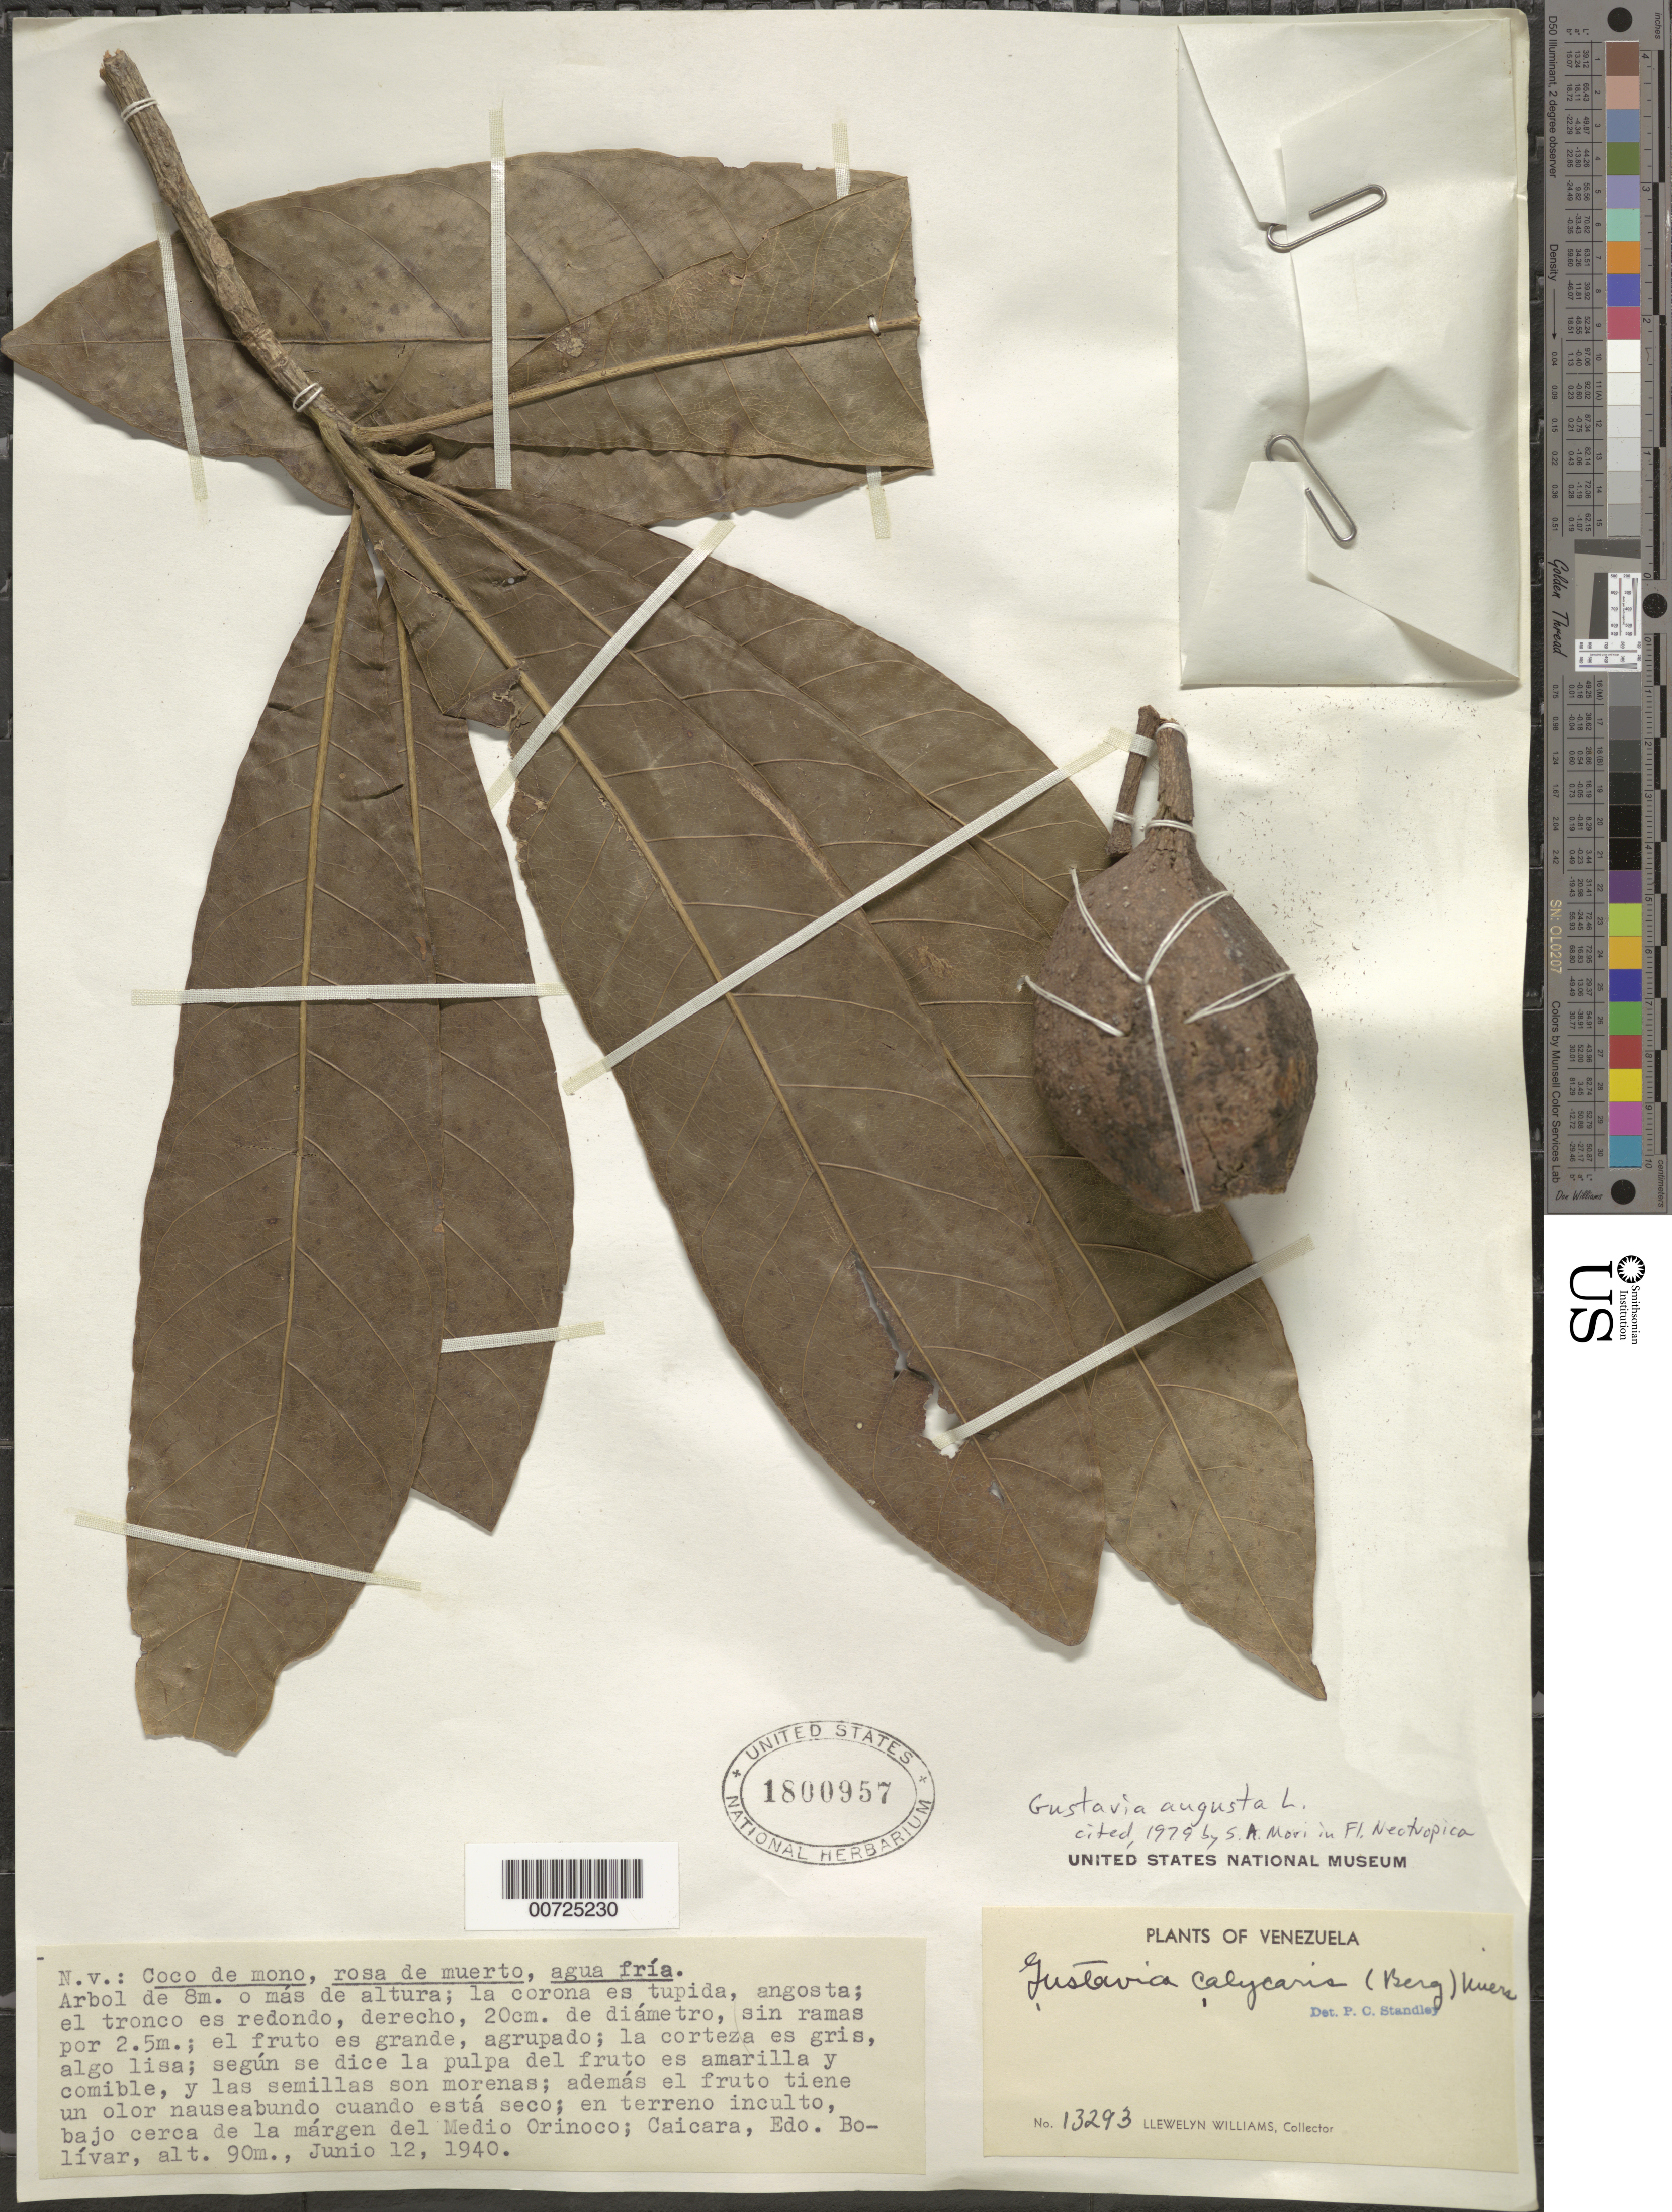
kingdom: Plantae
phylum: Tracheophyta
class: Magnoliopsida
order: Ericales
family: Lecythidaceae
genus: Gustavia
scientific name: Gustavia augusta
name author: L.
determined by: Mori, Scott A.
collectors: Ll. Williams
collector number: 13293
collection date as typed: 12-Jun-40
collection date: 1940-06-12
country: Venezuela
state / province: Bolívar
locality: Caicara, Medio Orinoco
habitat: Terreno inculto, bajo cerca de la margen del rio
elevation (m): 90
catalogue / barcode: US 1800957